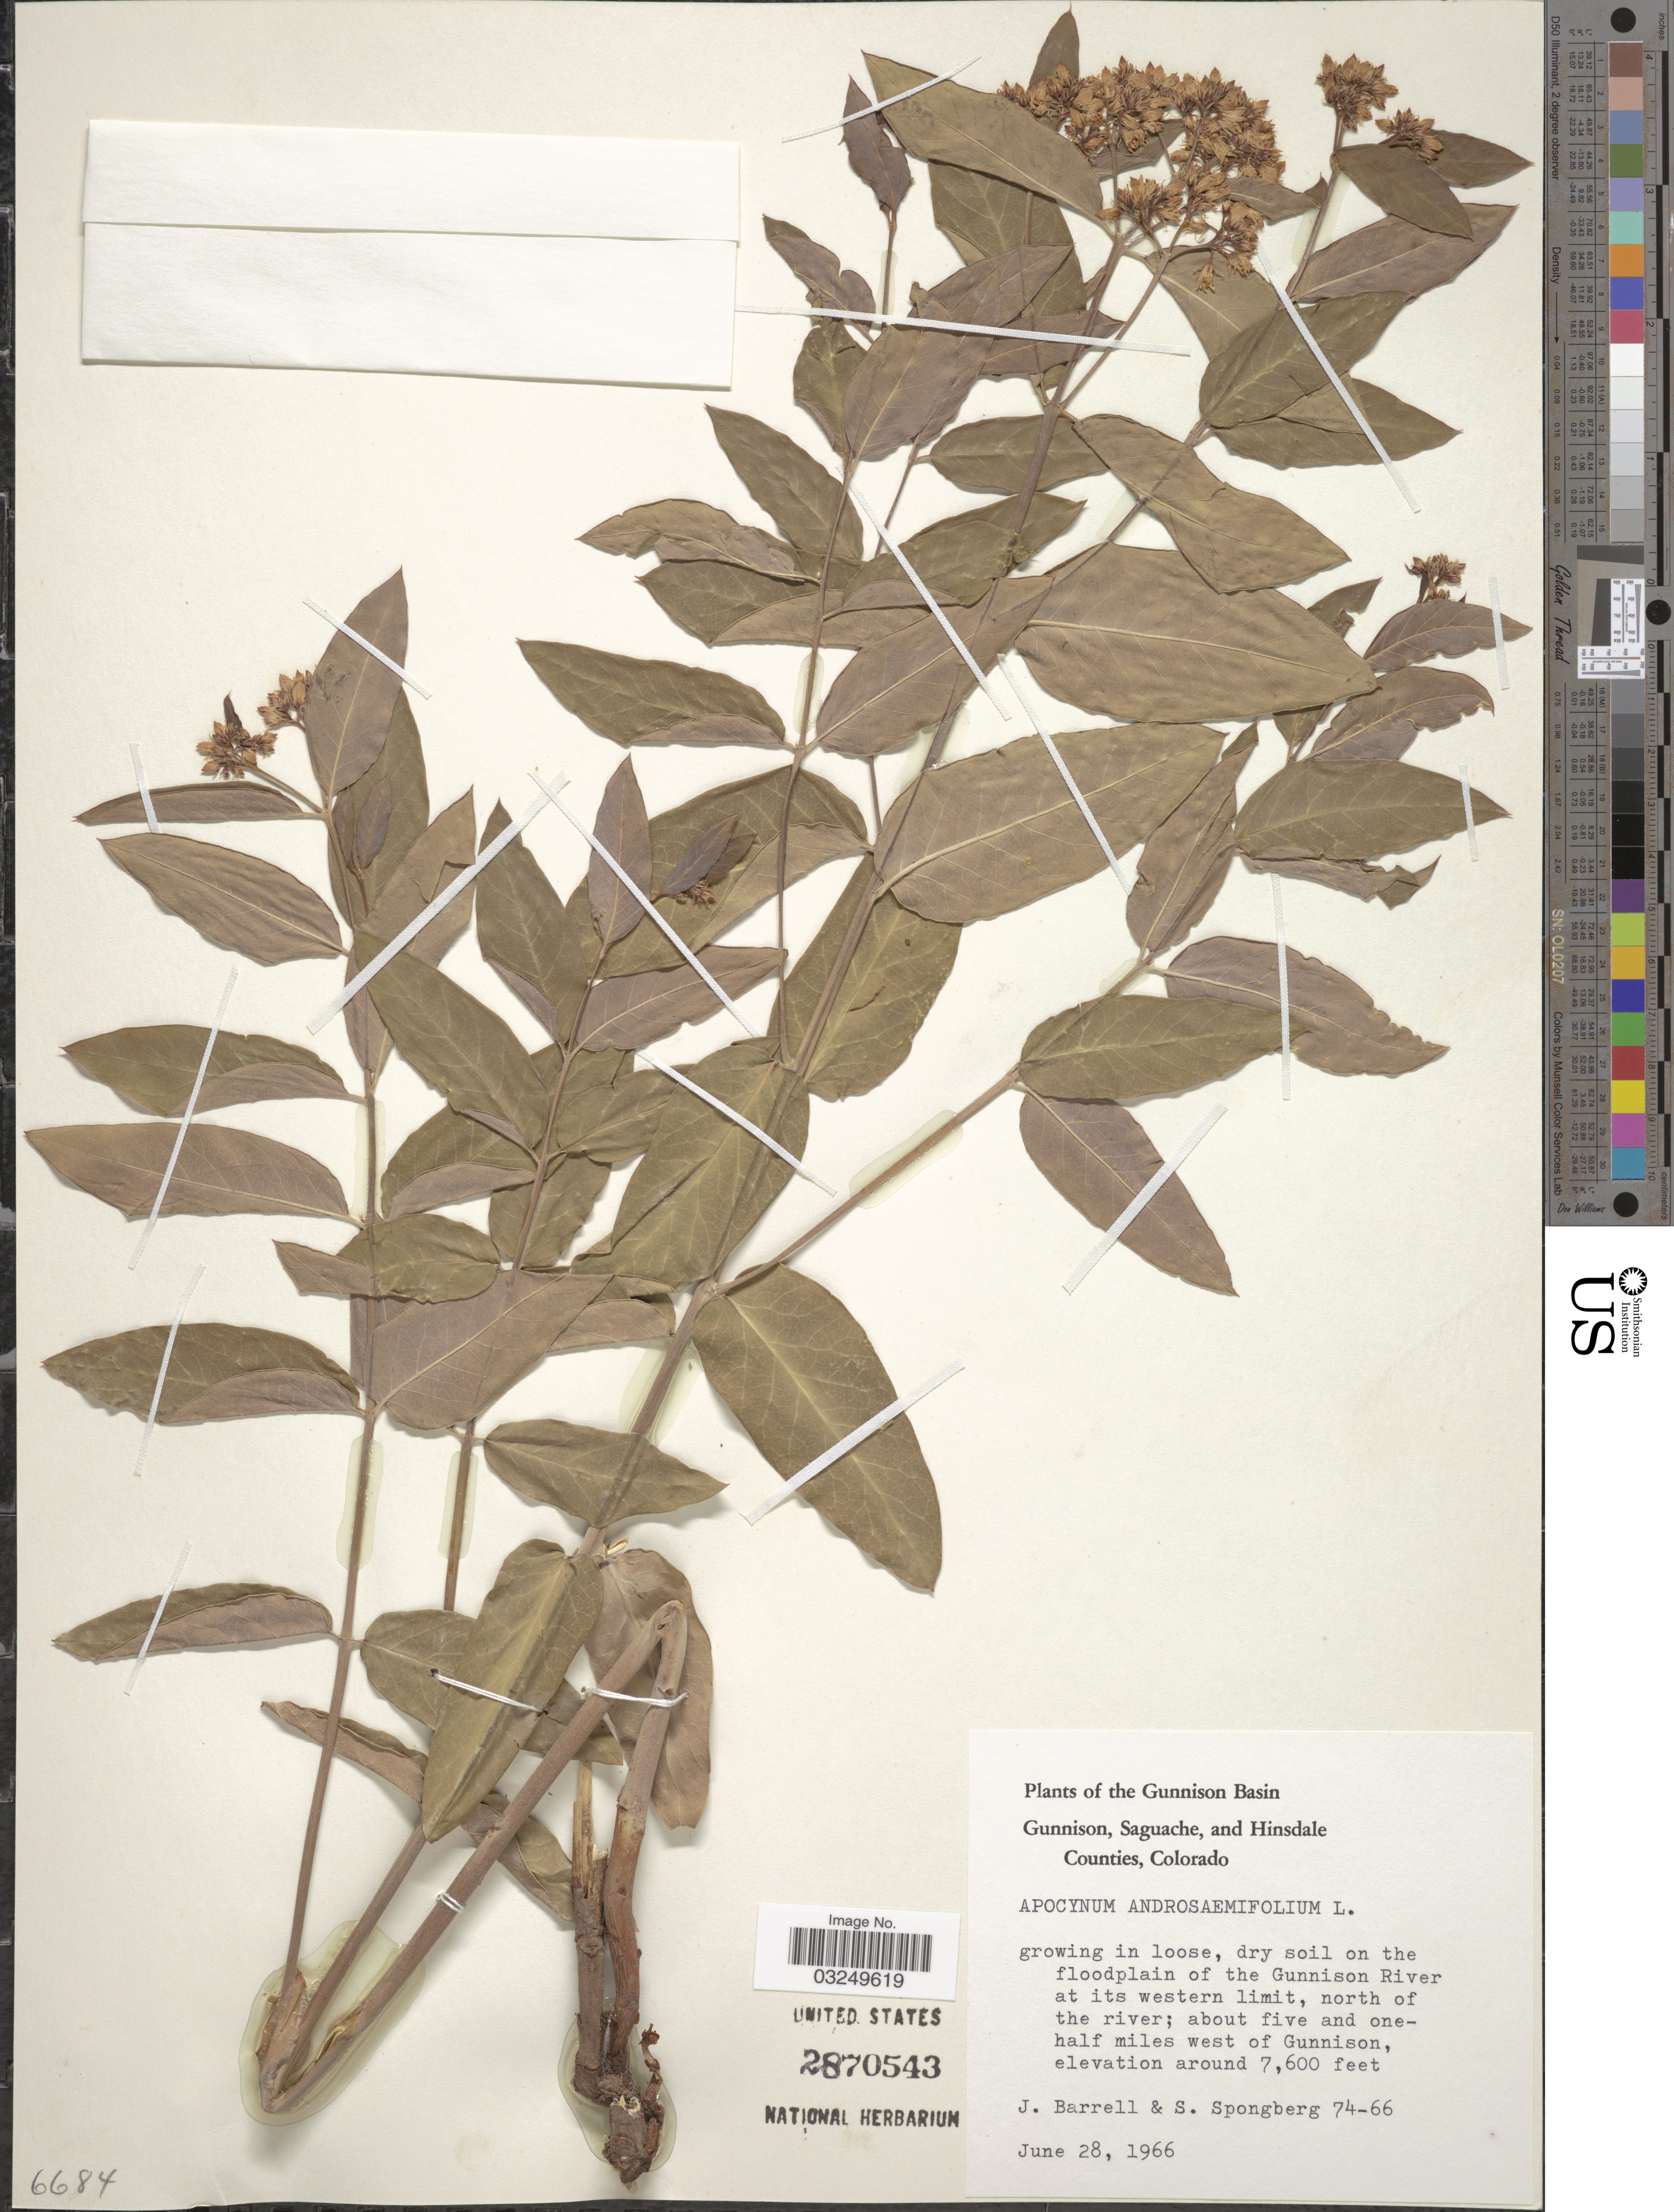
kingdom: Plantae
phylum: Tracheophyta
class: Magnoliopsida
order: Gentianales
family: Apocynaceae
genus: Apocynum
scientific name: Apocynum androsaemifolium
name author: L.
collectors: J. Barrell & S. A.Spongberg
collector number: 74-66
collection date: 1966-06-28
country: United States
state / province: Colorado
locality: Gunnison Basin. On the floodplain of the Gunnison River at its western limit, north of the river; about five and one-half miles west of Gunnison.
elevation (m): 2316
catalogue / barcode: US 2870543